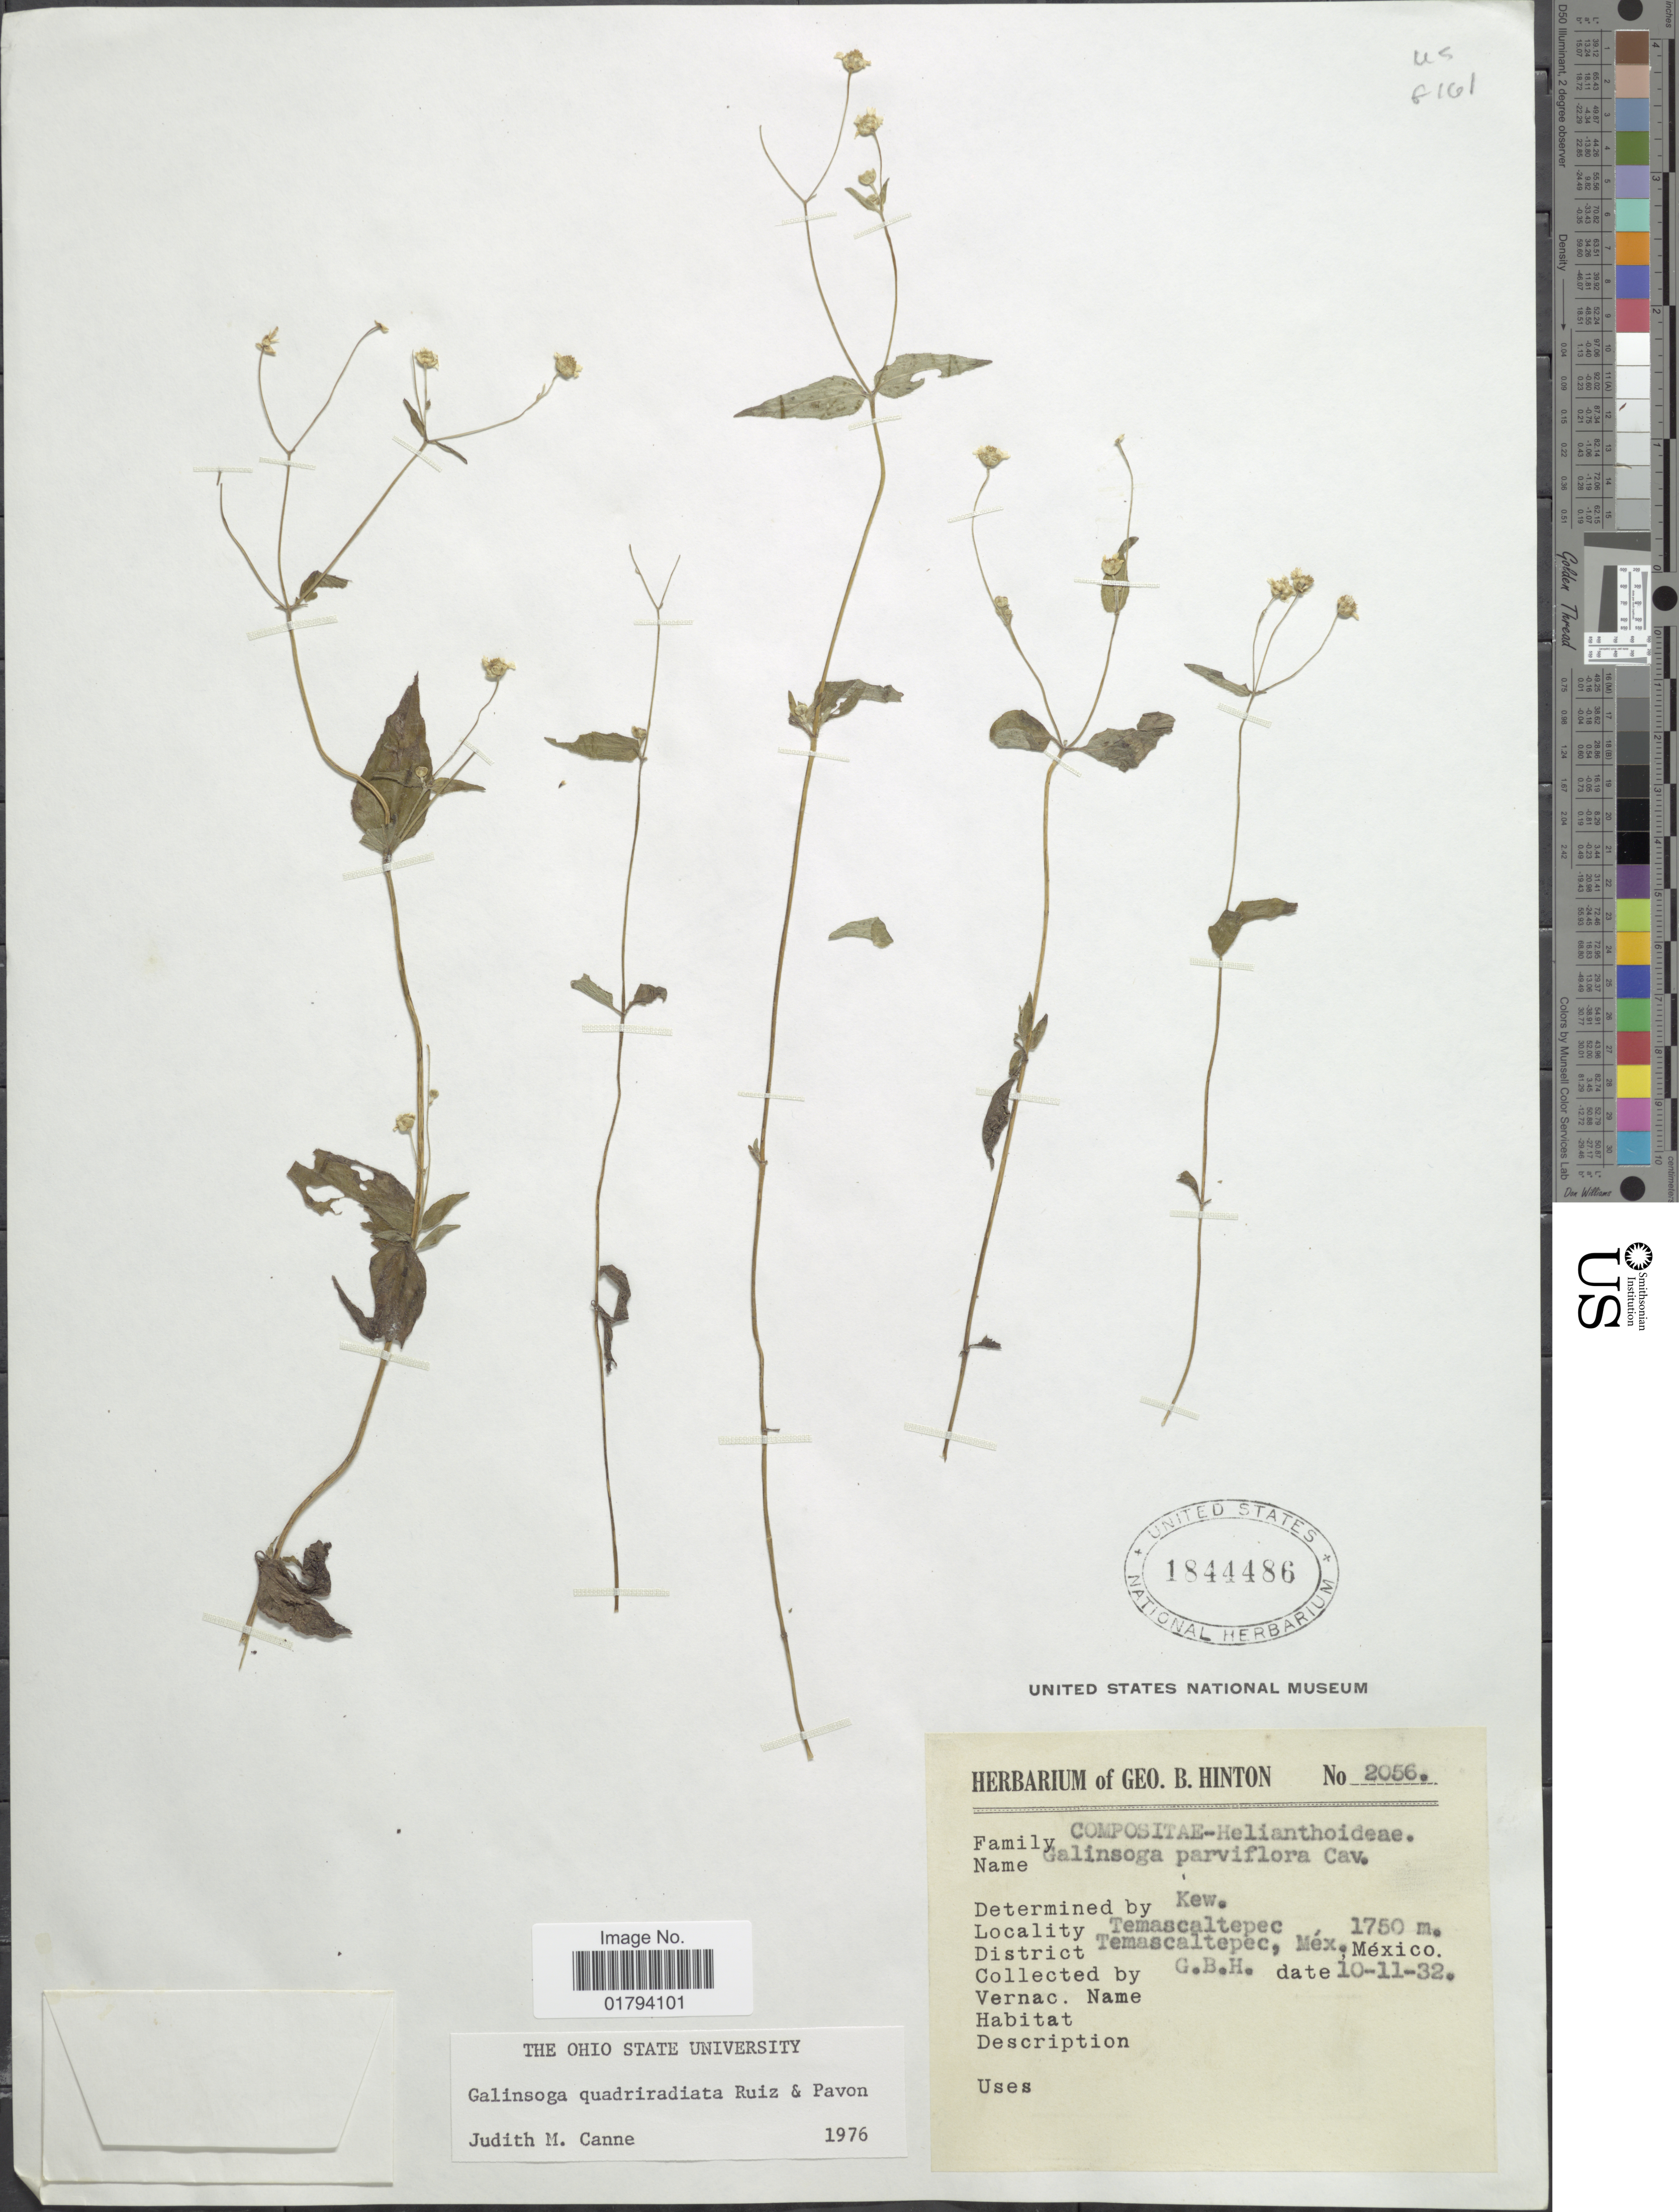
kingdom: Plantae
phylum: Tracheophyta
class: Magnoliopsida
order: Asterales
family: Asteraceae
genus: Galinsoga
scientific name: Galinsoga quadriradiata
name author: Ruiz & Pav.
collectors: G. B. Hinton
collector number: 2056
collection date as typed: Transcribed d/m/y: 11/10/32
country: Mexico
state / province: México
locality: Temascaltepec, District Temascaltepec.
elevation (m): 1750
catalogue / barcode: US 1844486